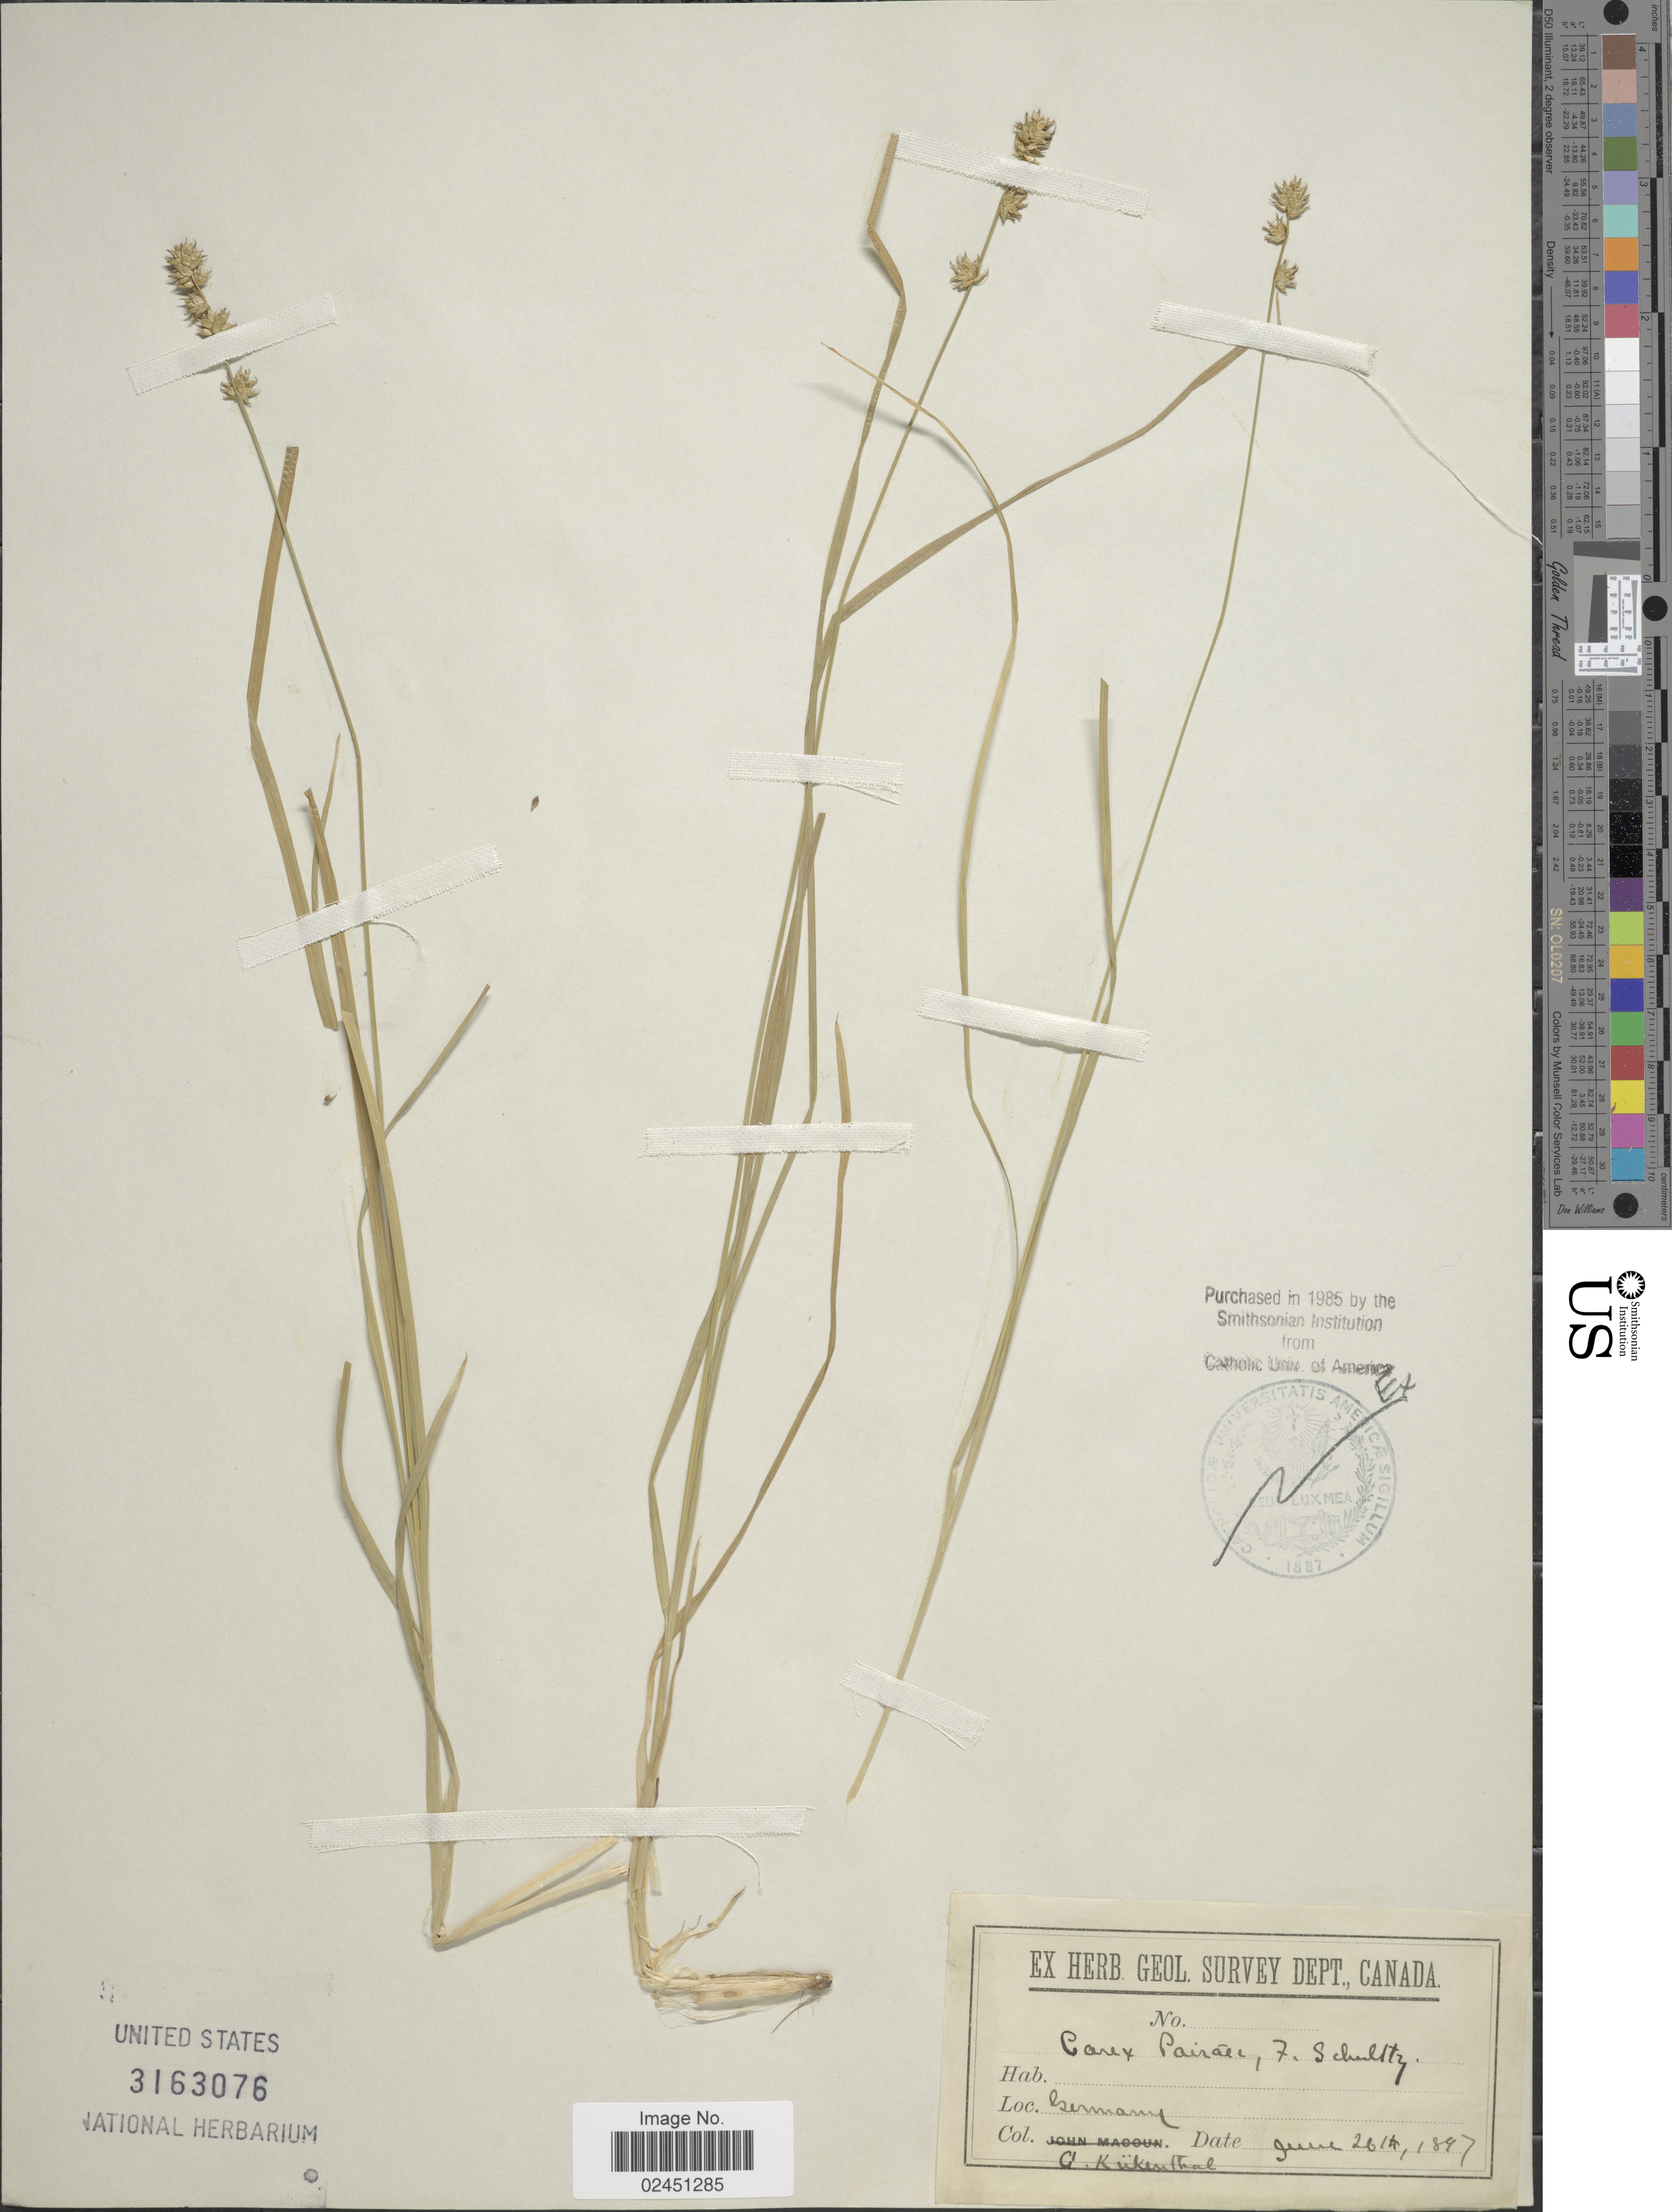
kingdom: Plantae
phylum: Tracheophyta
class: Liliopsida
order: Poales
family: Cyperaceae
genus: Carex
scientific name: Carex pairae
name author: F.W. Schultz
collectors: G. Kükenthal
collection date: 1847-06-26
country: Germany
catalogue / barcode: US 3163076